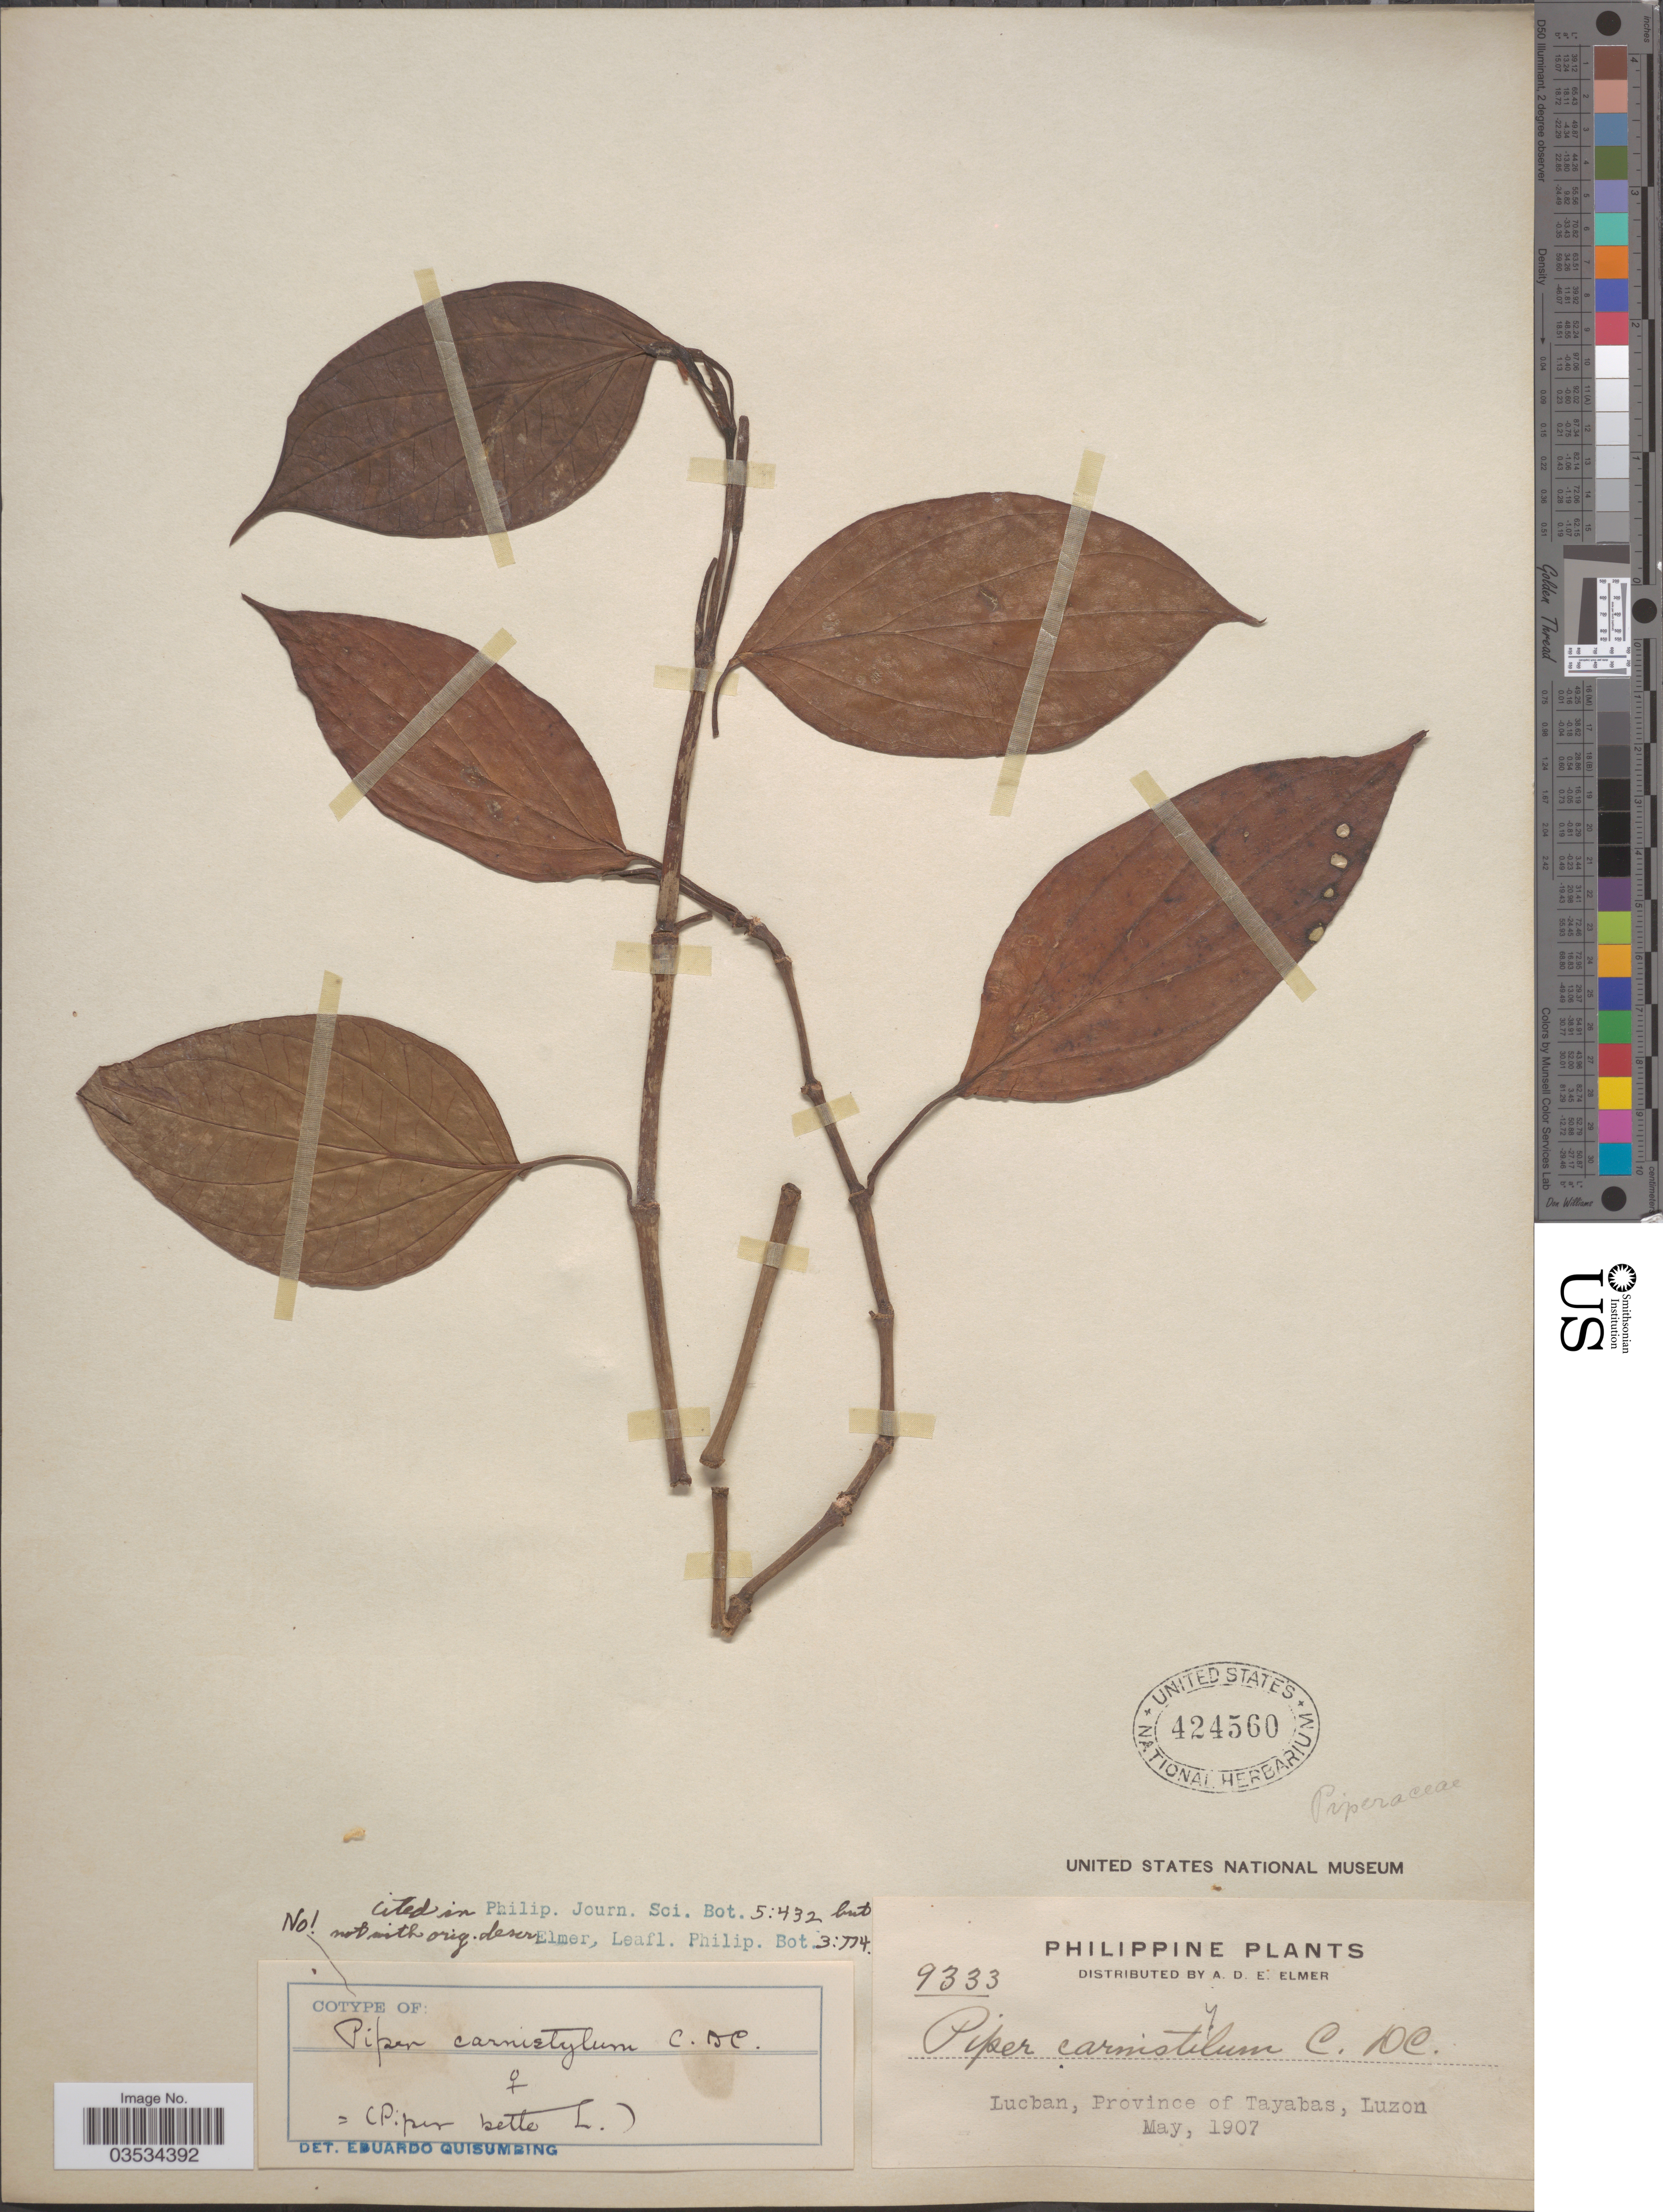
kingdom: Plantae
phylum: Tracheophyta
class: Magnoliopsida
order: Piperales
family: Piperaceae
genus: Piper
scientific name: Piper betle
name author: L.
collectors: A. D. E. Elmer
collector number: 9333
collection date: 1907-05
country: Philippines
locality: Lucban, Province of Tayabas, Luzon.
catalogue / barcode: US 424560